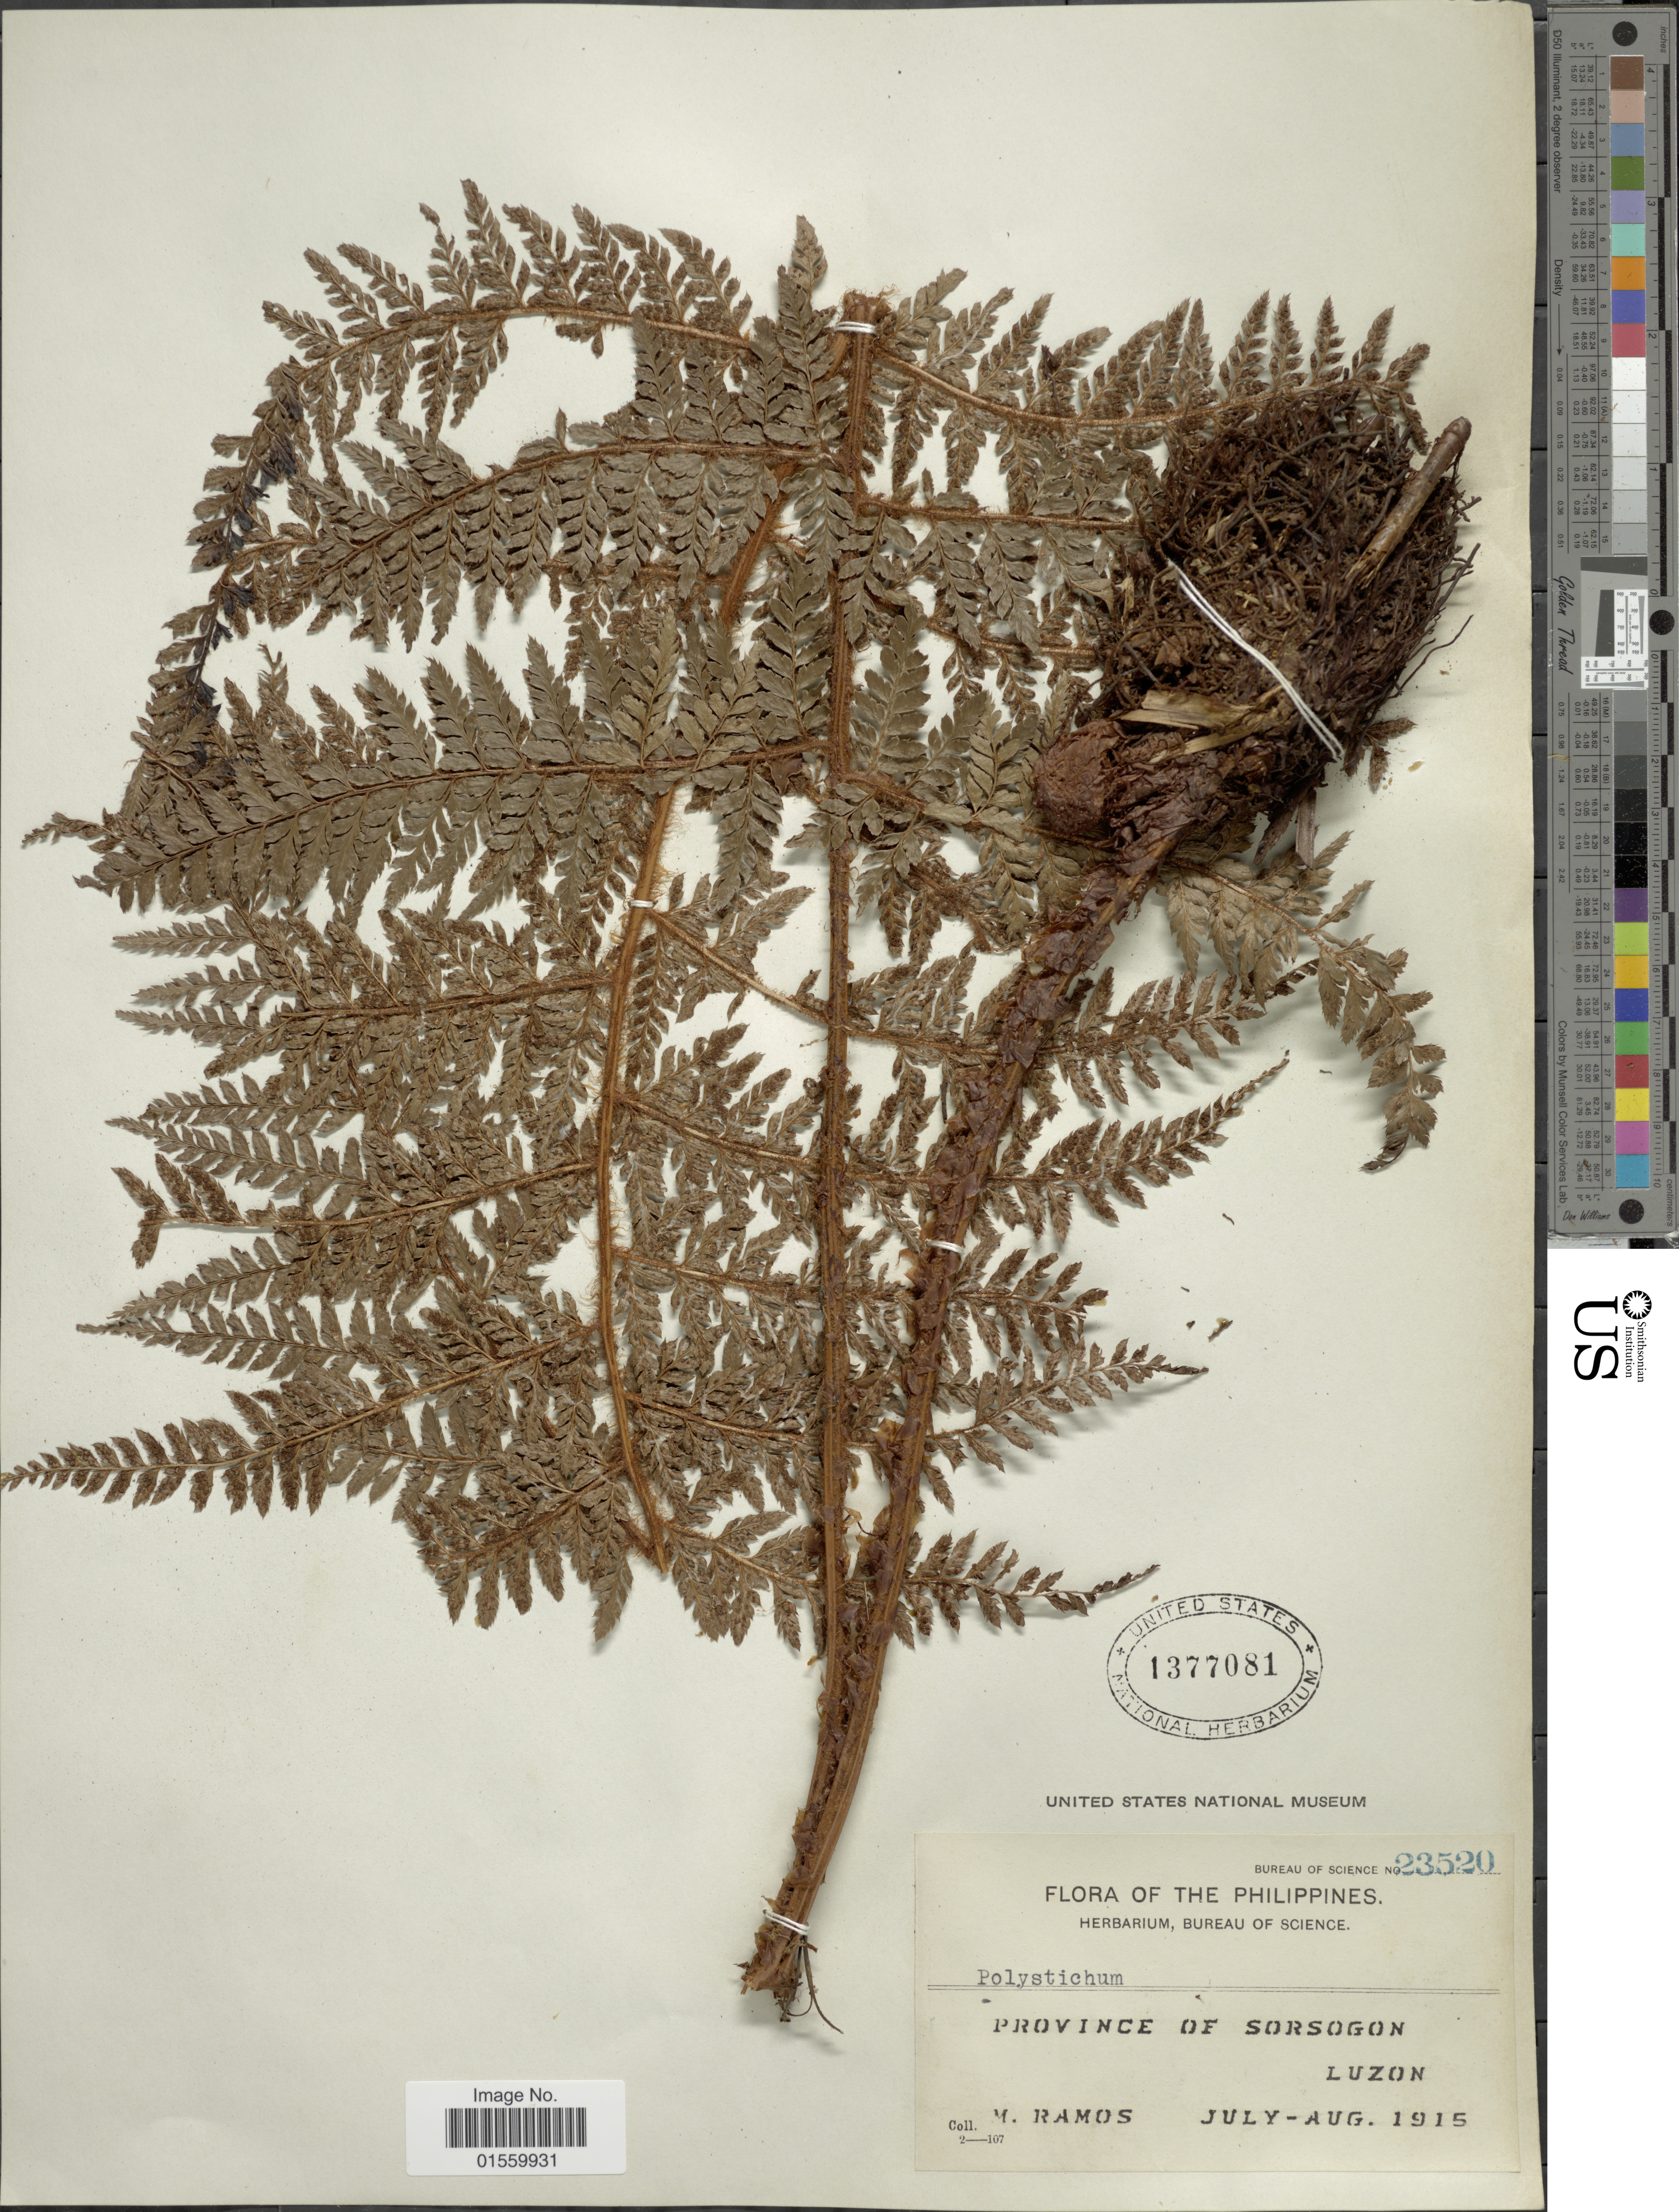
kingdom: Plantae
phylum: Tracheophyta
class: Polypodiopsida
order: Polypodiales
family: Dryopteridaceae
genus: Polystichum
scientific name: Polystichum horizontale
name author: C. Presl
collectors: M. Ramos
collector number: Bureau of Science 23520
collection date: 1915-07/1915-08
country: Philippines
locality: Province of Sorsogon, Luzon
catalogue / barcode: US 1377081